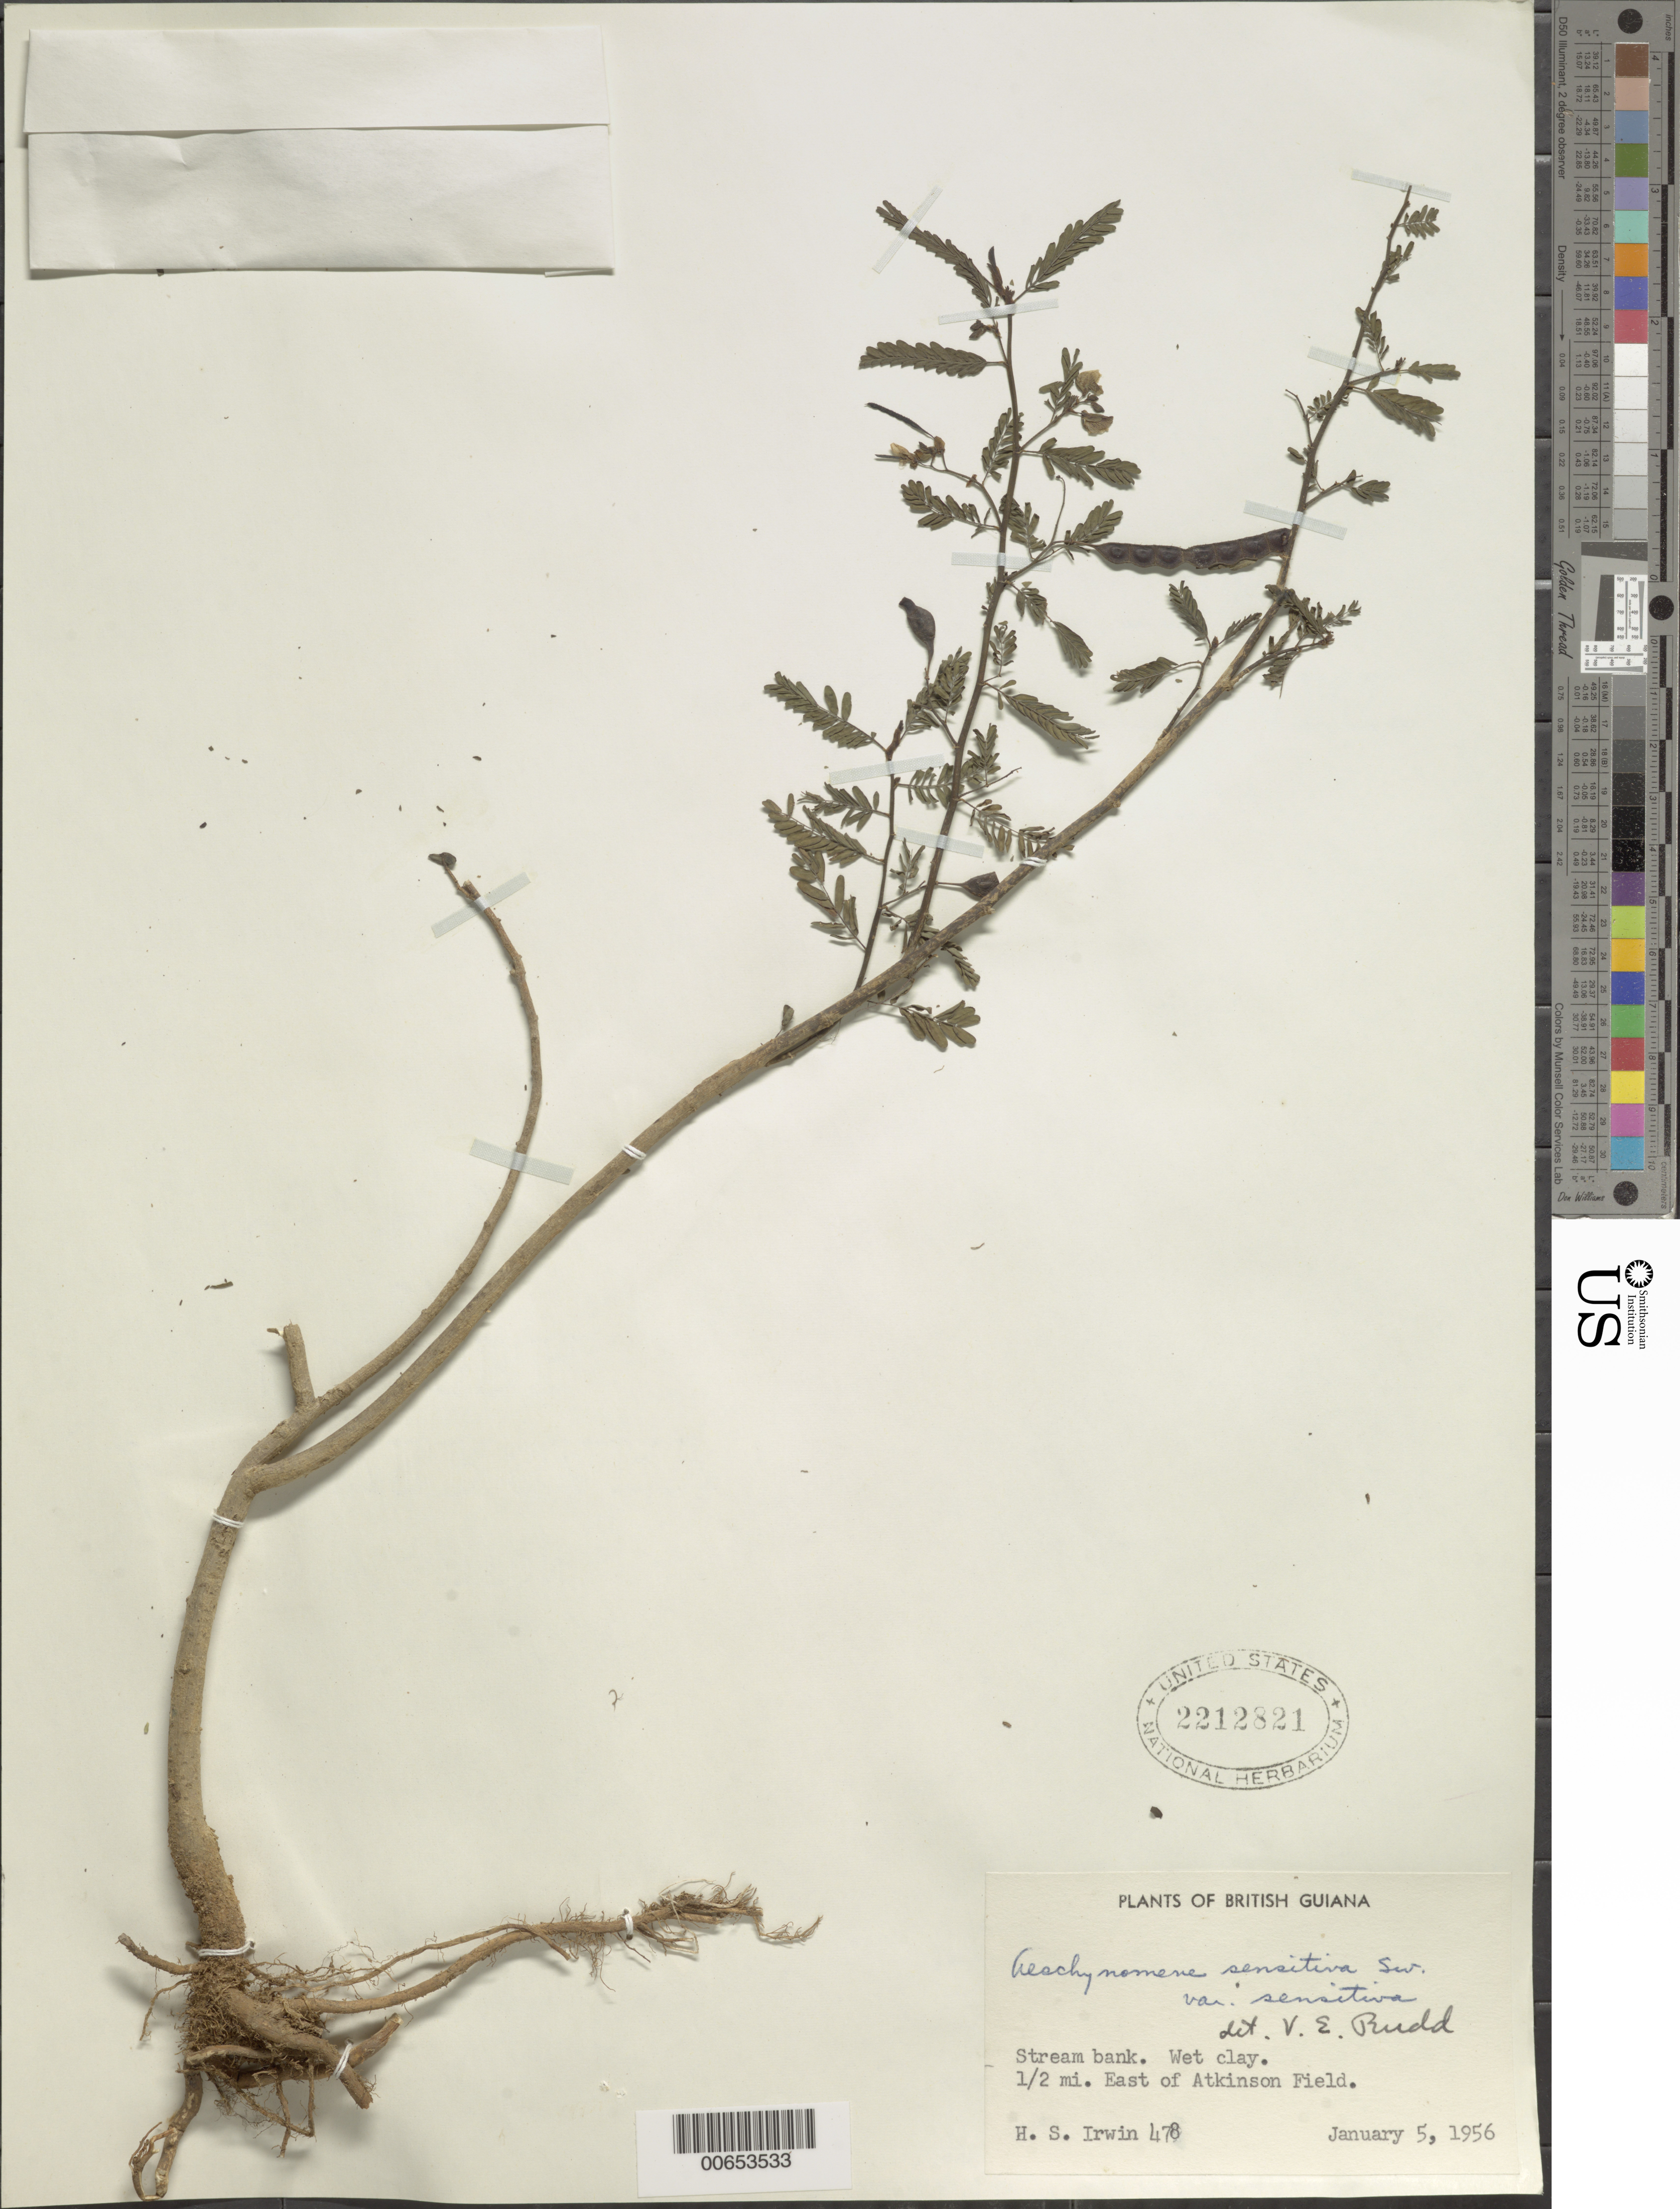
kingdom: Plantae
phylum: Tracheophyta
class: Magnoliopsida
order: Fabales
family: Fabaceae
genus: Aeschynomene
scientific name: Aeschynomene sensitiva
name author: Sw.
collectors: H. Irwin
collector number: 478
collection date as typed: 5-Jan-56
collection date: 1956-01-05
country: Guyana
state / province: Demerara-Mahaica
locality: Atkinson Field, 0.5 mi. E of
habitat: Stream bank, wet clay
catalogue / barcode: US 2212821